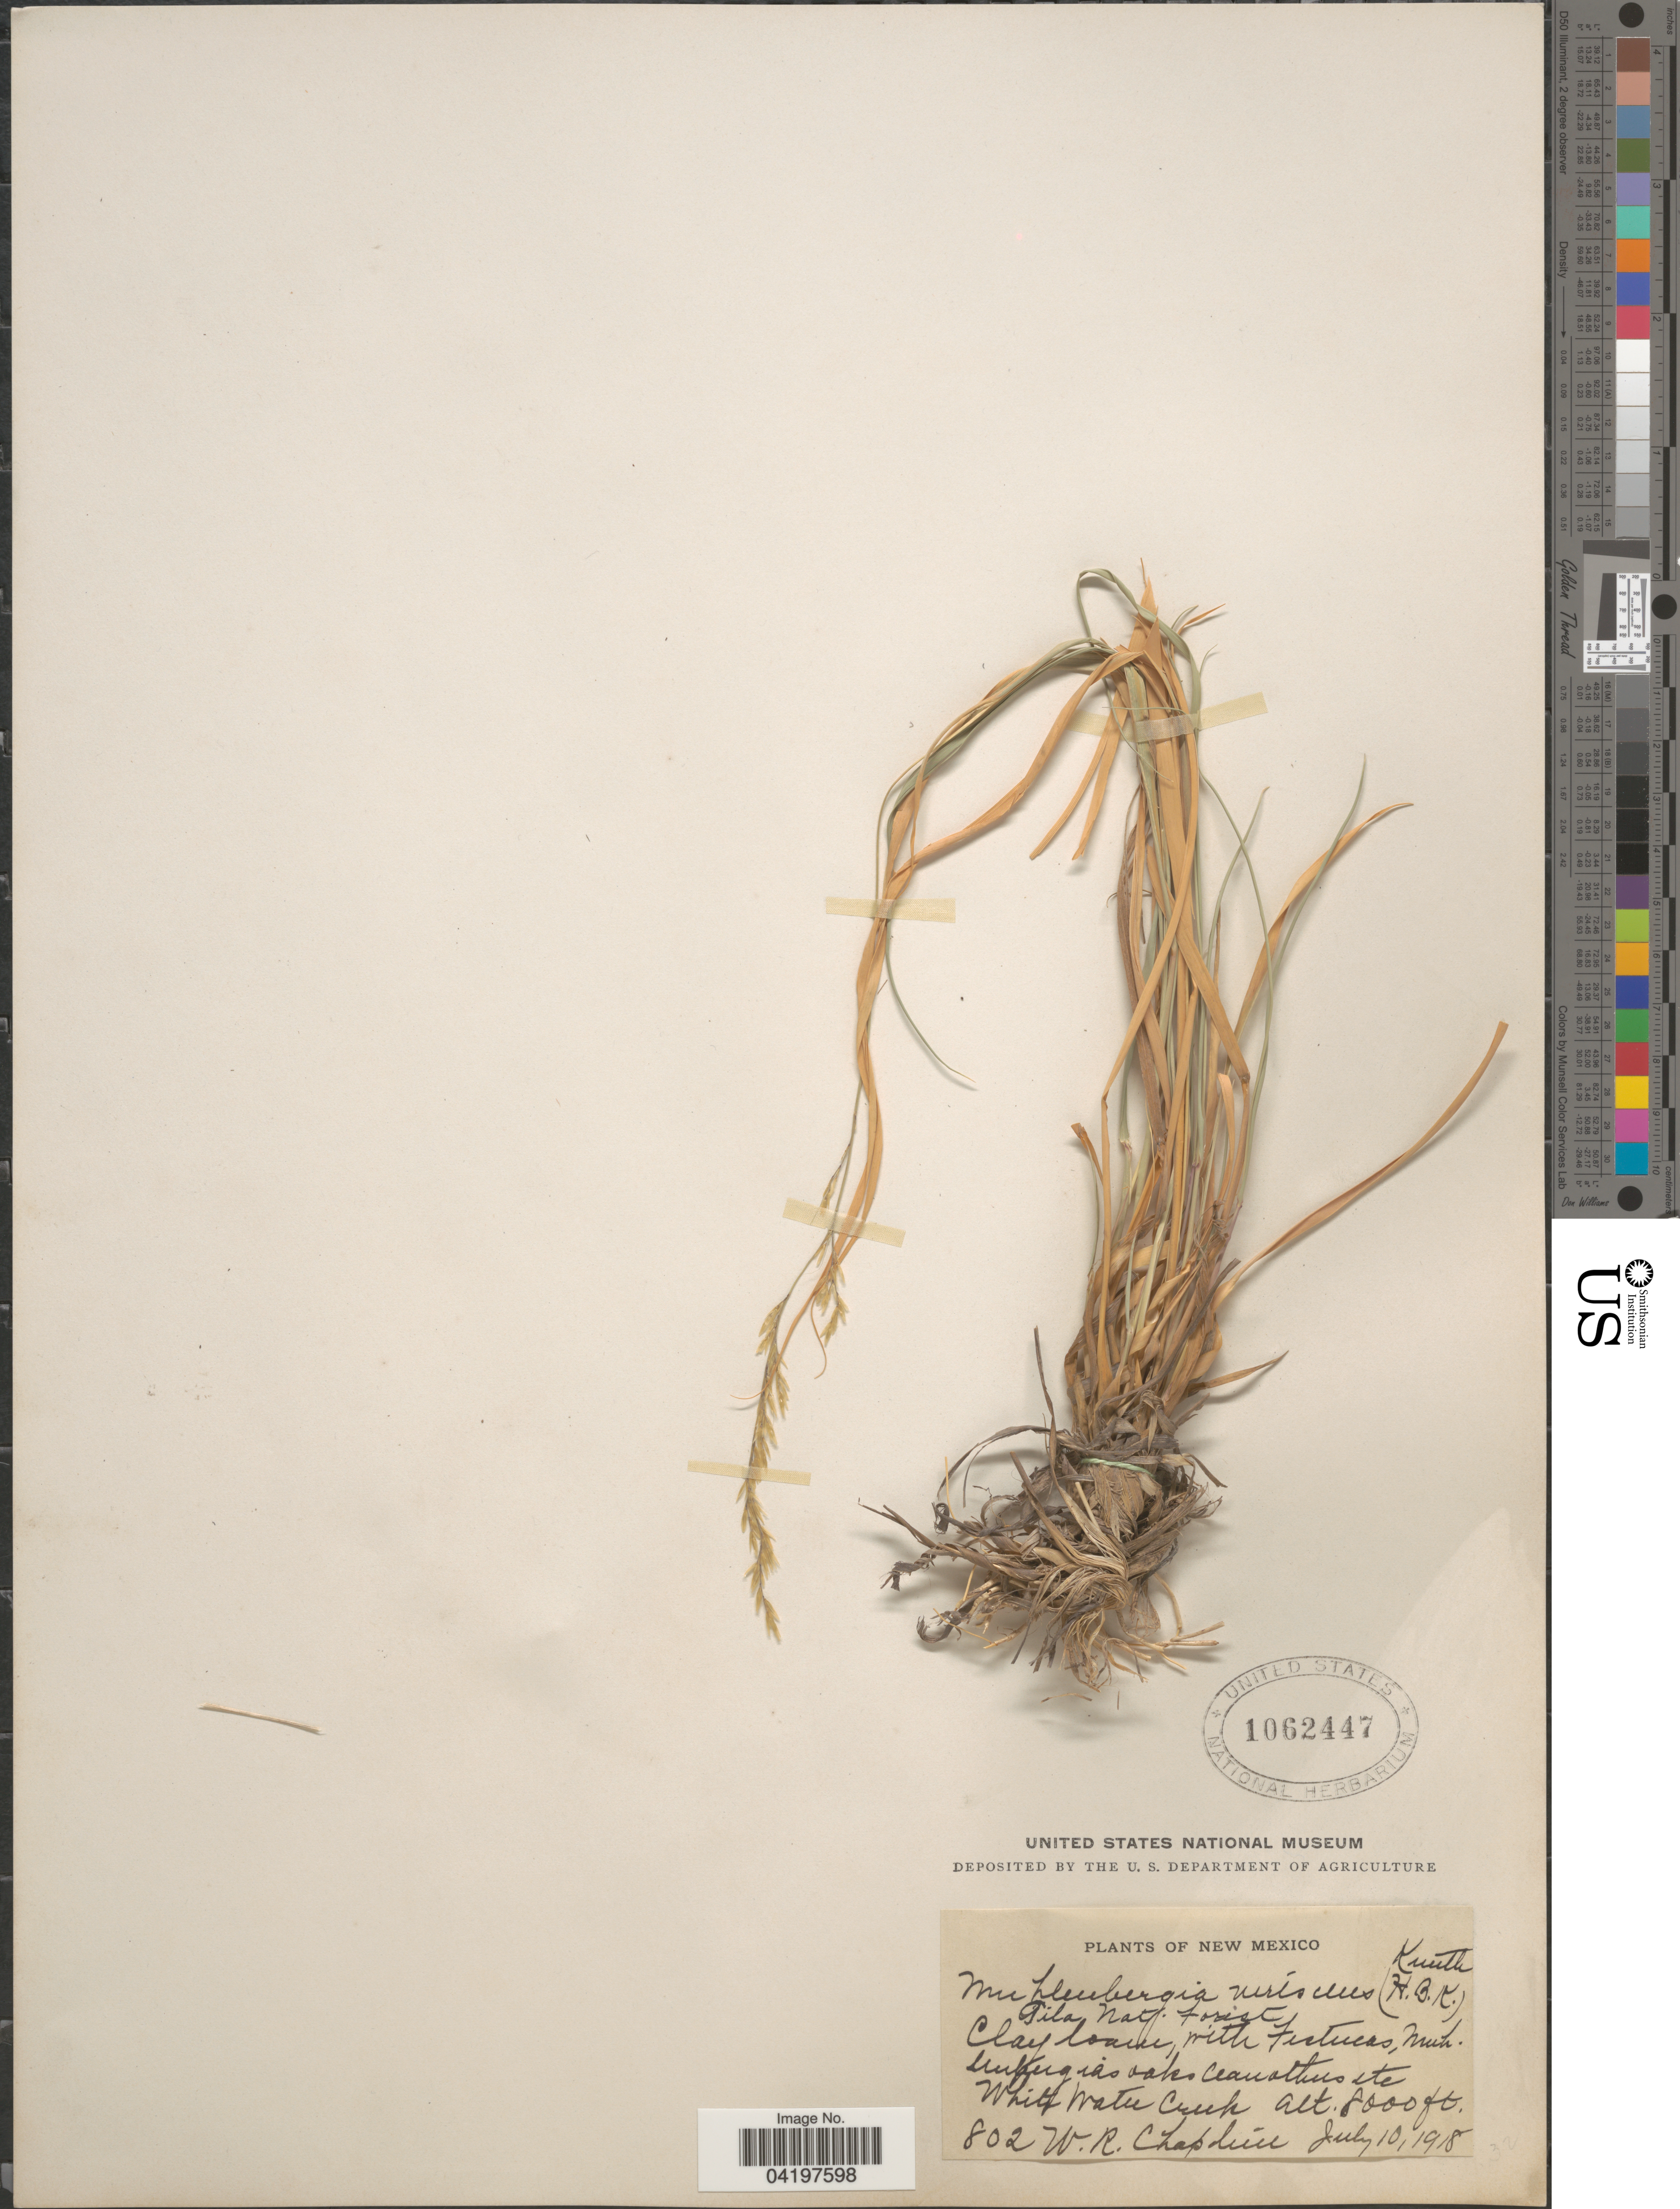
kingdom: Plantae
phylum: Tracheophyta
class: Liliopsida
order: Poales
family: Poaceae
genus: Muhlenbergia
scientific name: Muhlenbergia straminea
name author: Hitchc.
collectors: W. Chapline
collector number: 802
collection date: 1918-07-10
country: United States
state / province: New Mexico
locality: White Water Creek.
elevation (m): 2438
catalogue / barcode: US 1062447